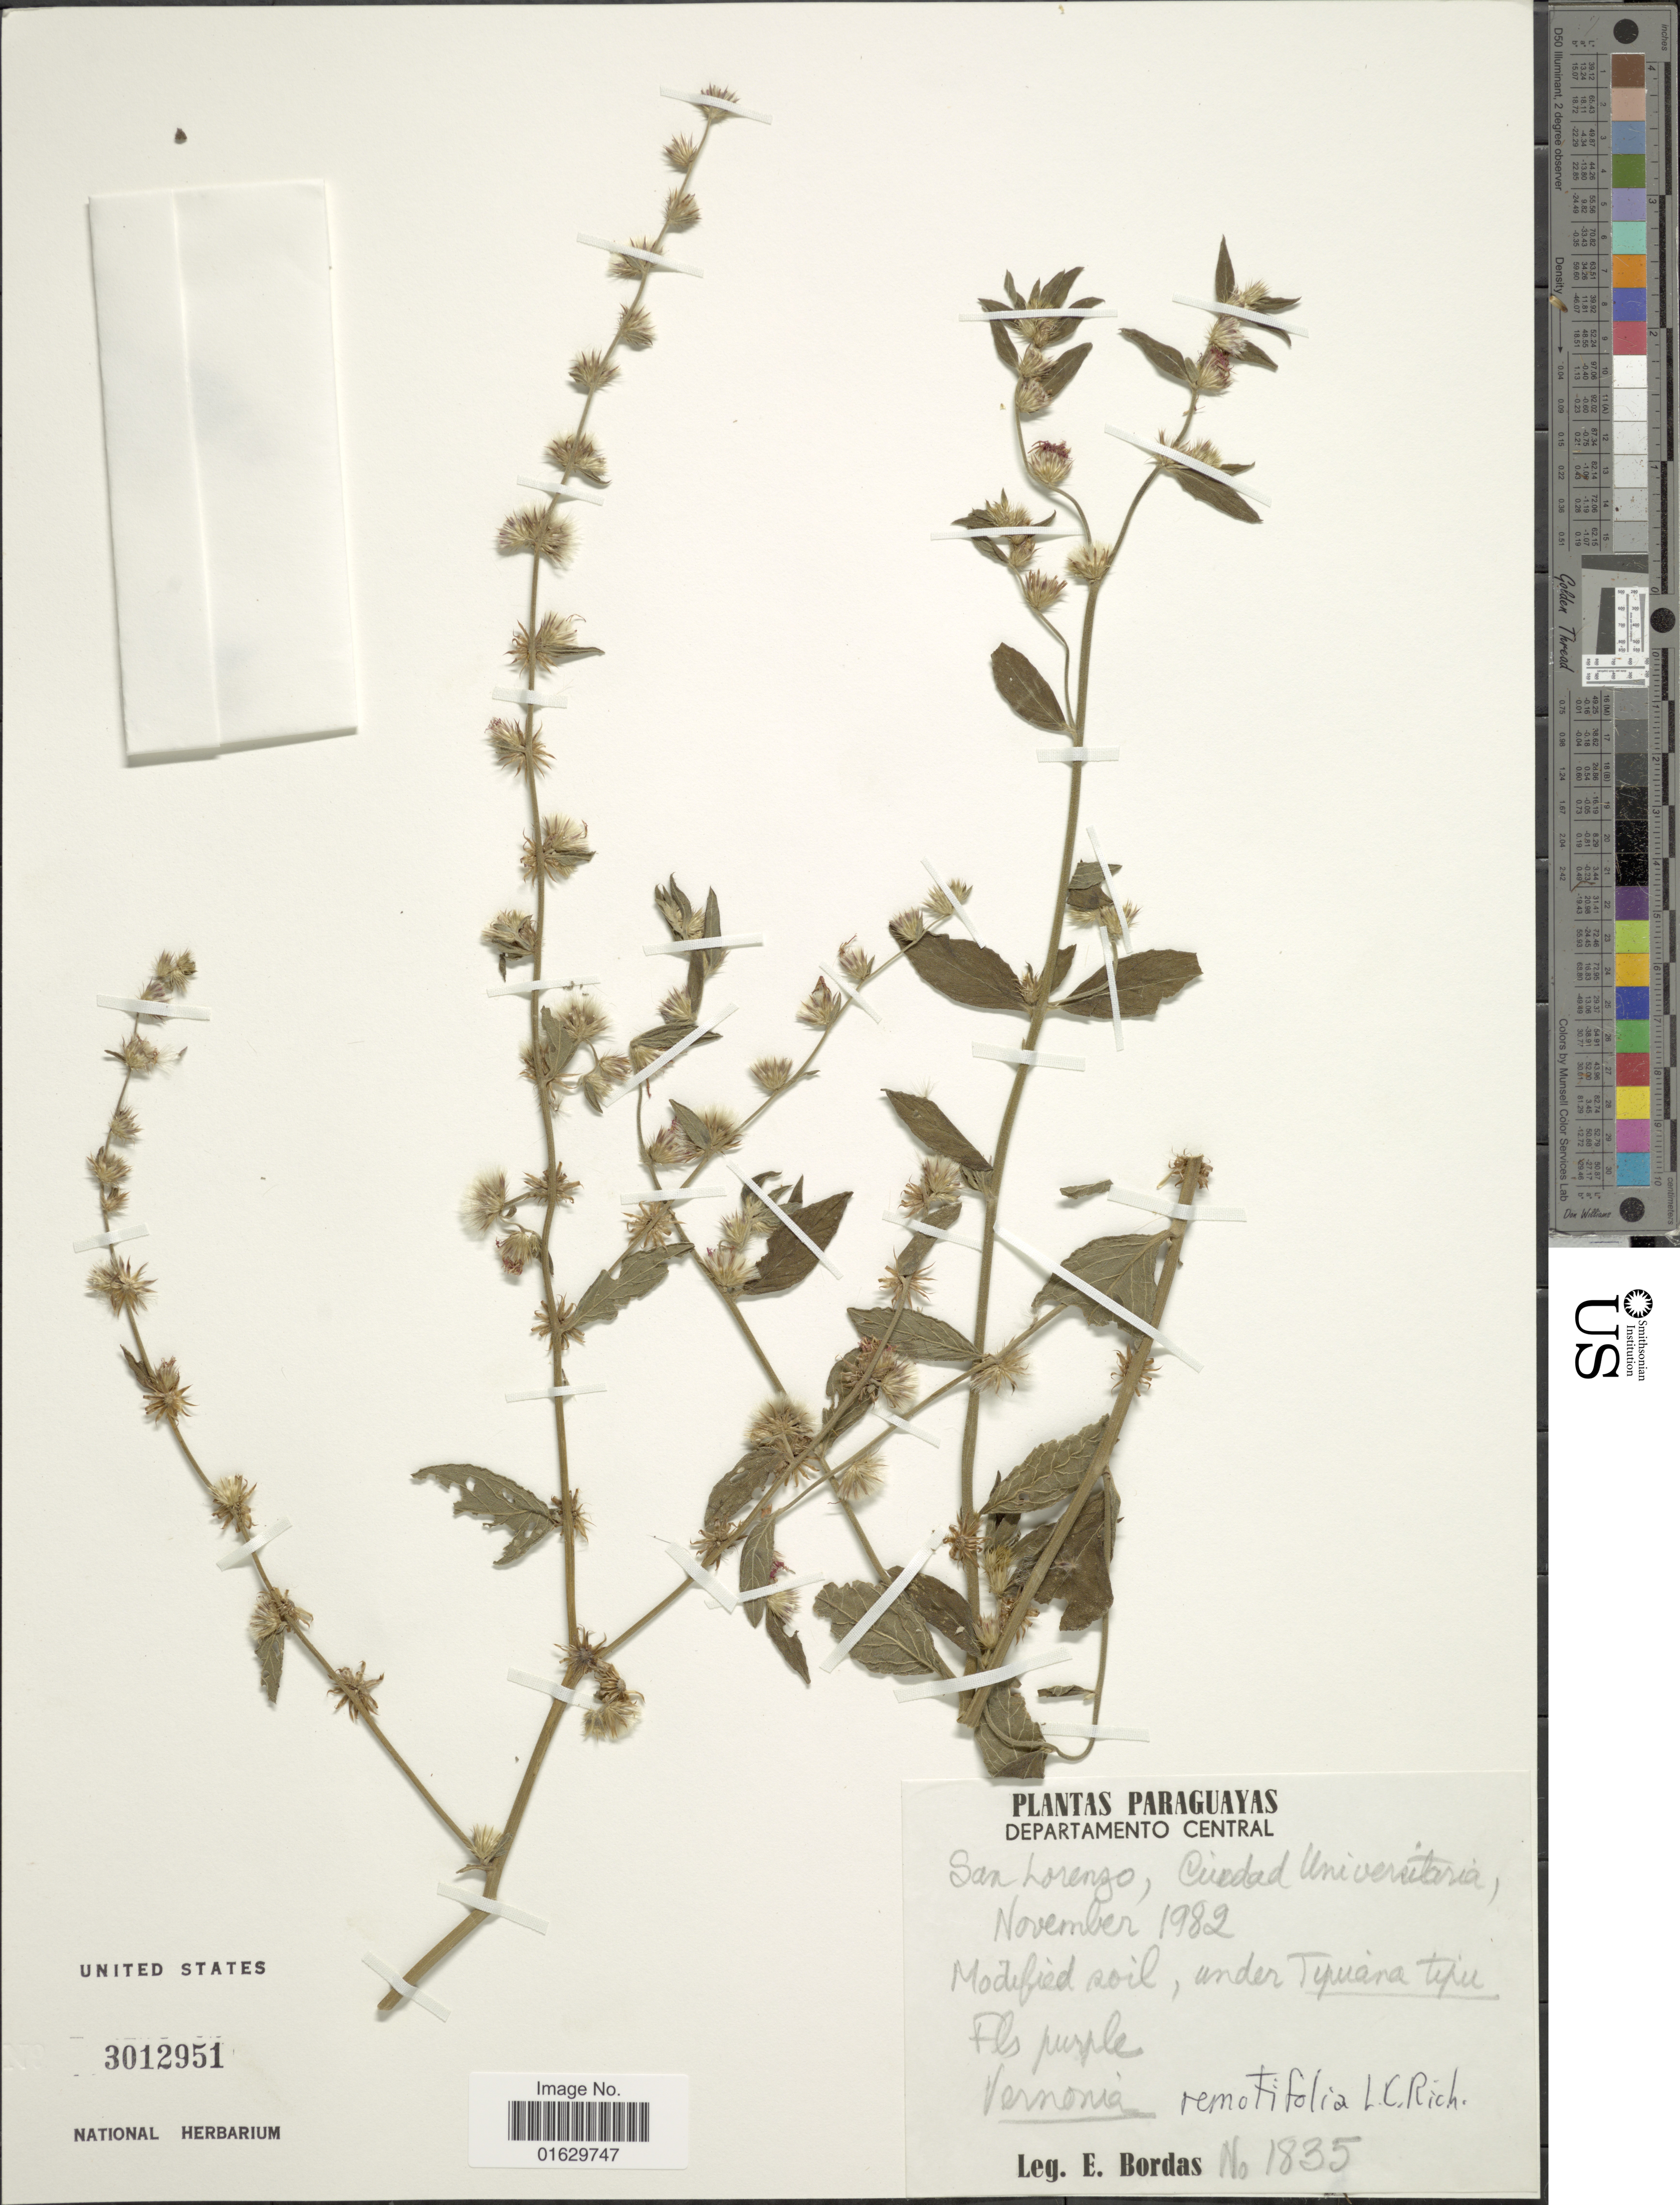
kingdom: Plantae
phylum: Tracheophyta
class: Magnoliopsida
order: Asterales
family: Asteraceae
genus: Lepidaploa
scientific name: Lepidaploa remotiflora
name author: (Rich.) H. Rob.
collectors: E. Bordas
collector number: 1835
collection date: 1982-11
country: Paraguay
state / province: Central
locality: San Lorenzo, Ciudad Universitaria.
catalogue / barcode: US 3012951